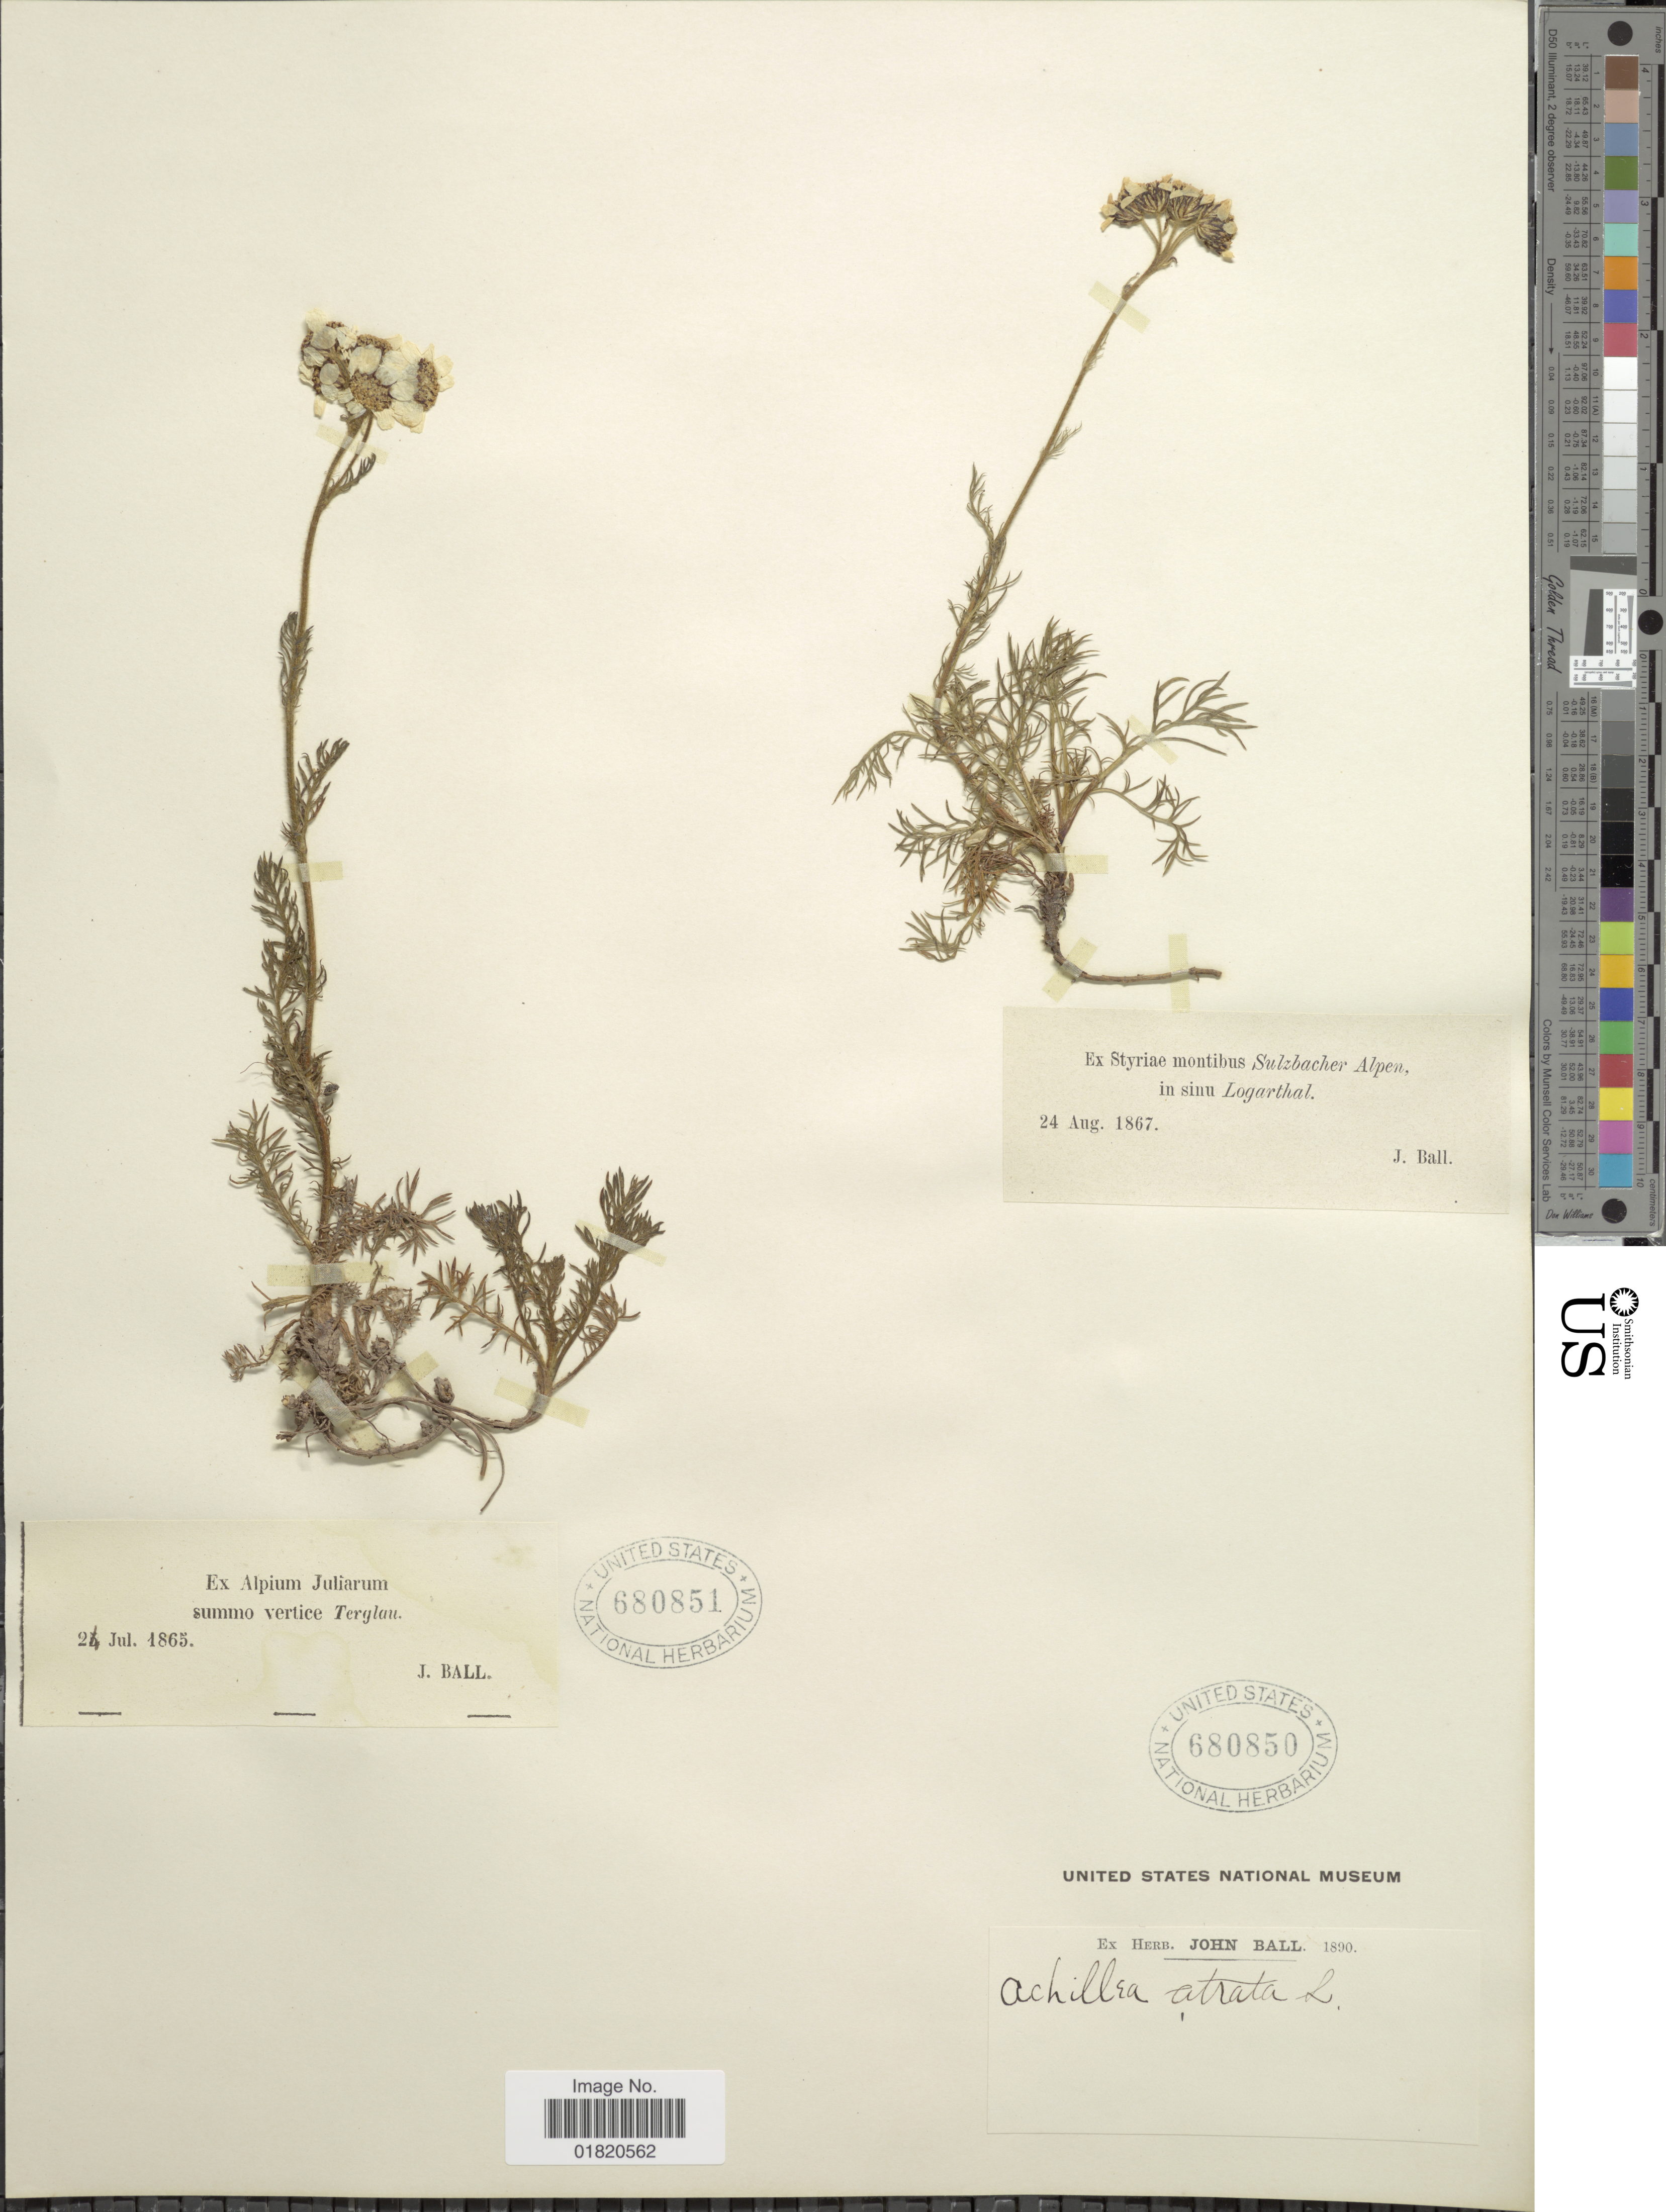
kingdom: Plantae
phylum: Tracheophyta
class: Magnoliopsida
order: Asterales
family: Asteraceae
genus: Achillea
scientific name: Achillea atrata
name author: L.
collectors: J. Ball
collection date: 1867-08-24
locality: Ex Styriae montibus Sulzbacher Alpen, in sinn Logarthal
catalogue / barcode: US 680850